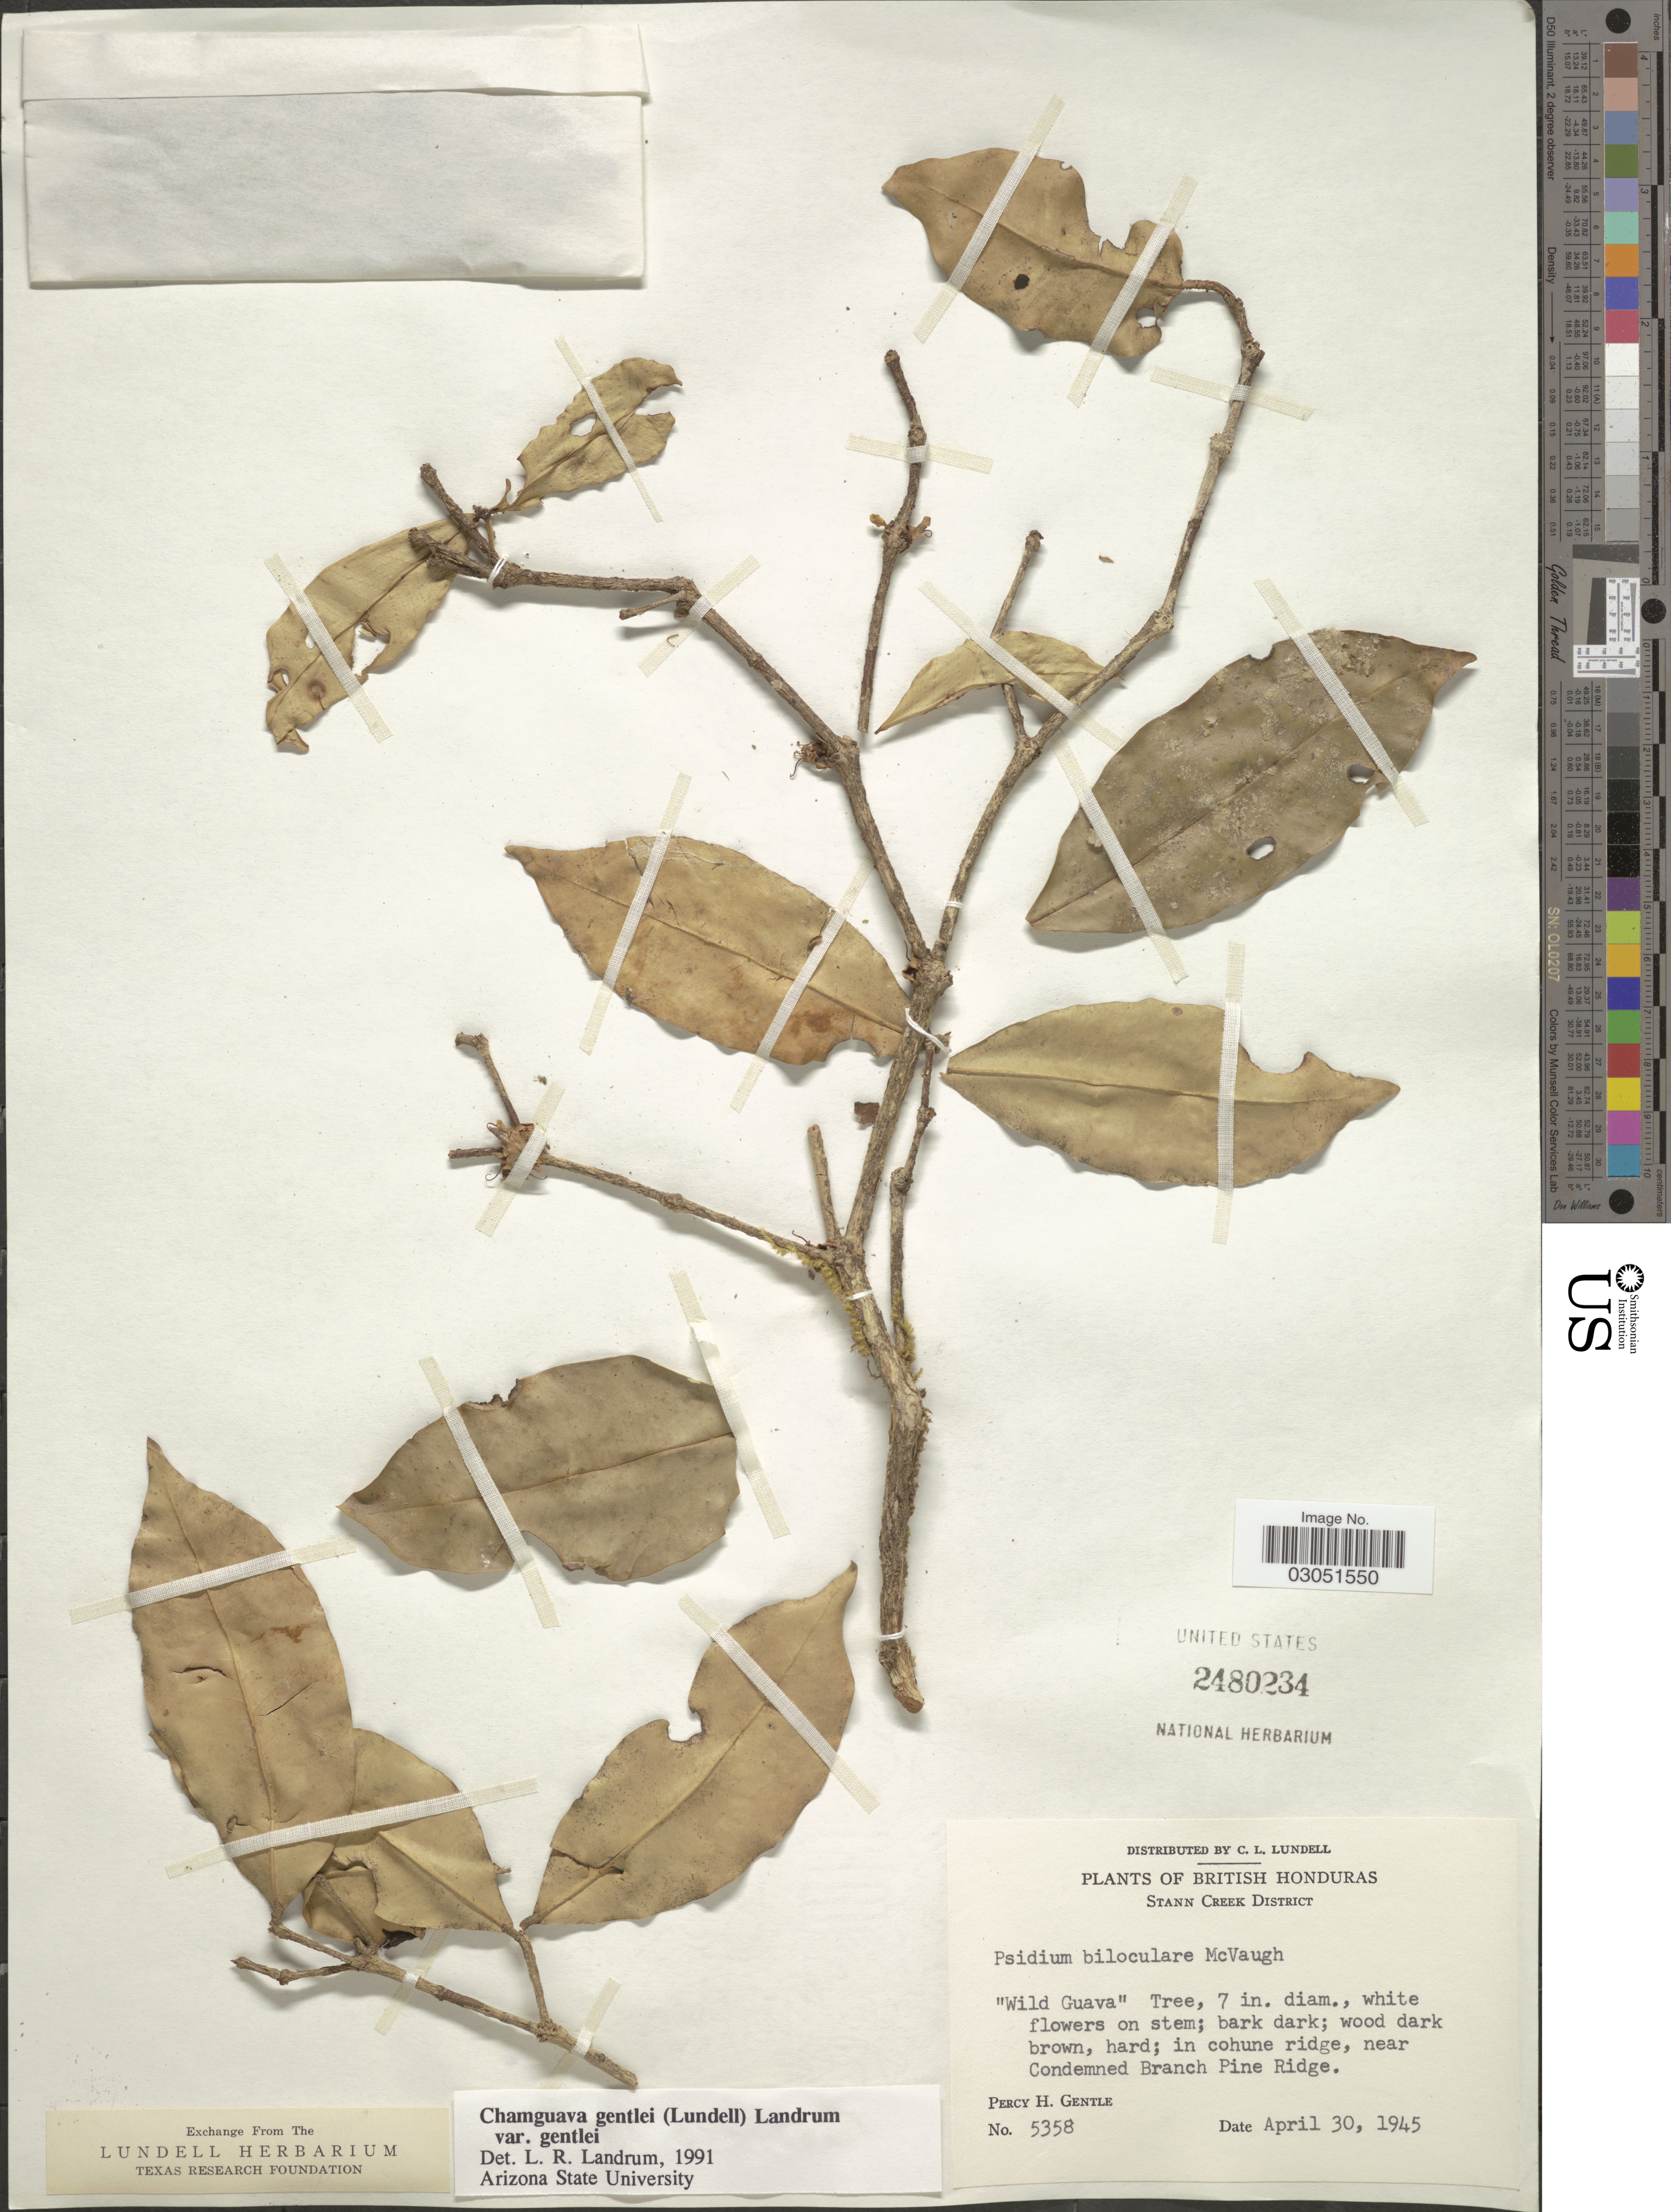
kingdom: Plantae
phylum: Tracheophyta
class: Magnoliopsida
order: Myrtales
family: Myrtaceae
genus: Chamguava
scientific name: Chamguava gentlei var. gentlei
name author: (Lundell) Landrum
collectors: P. H. Gentle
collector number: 5358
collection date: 1945-04-30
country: Belize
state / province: Stann Creek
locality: British Honduras, Stann Creek District, in cohune ridge, near Condemned Branch Pine Ridge.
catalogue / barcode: US 2480234